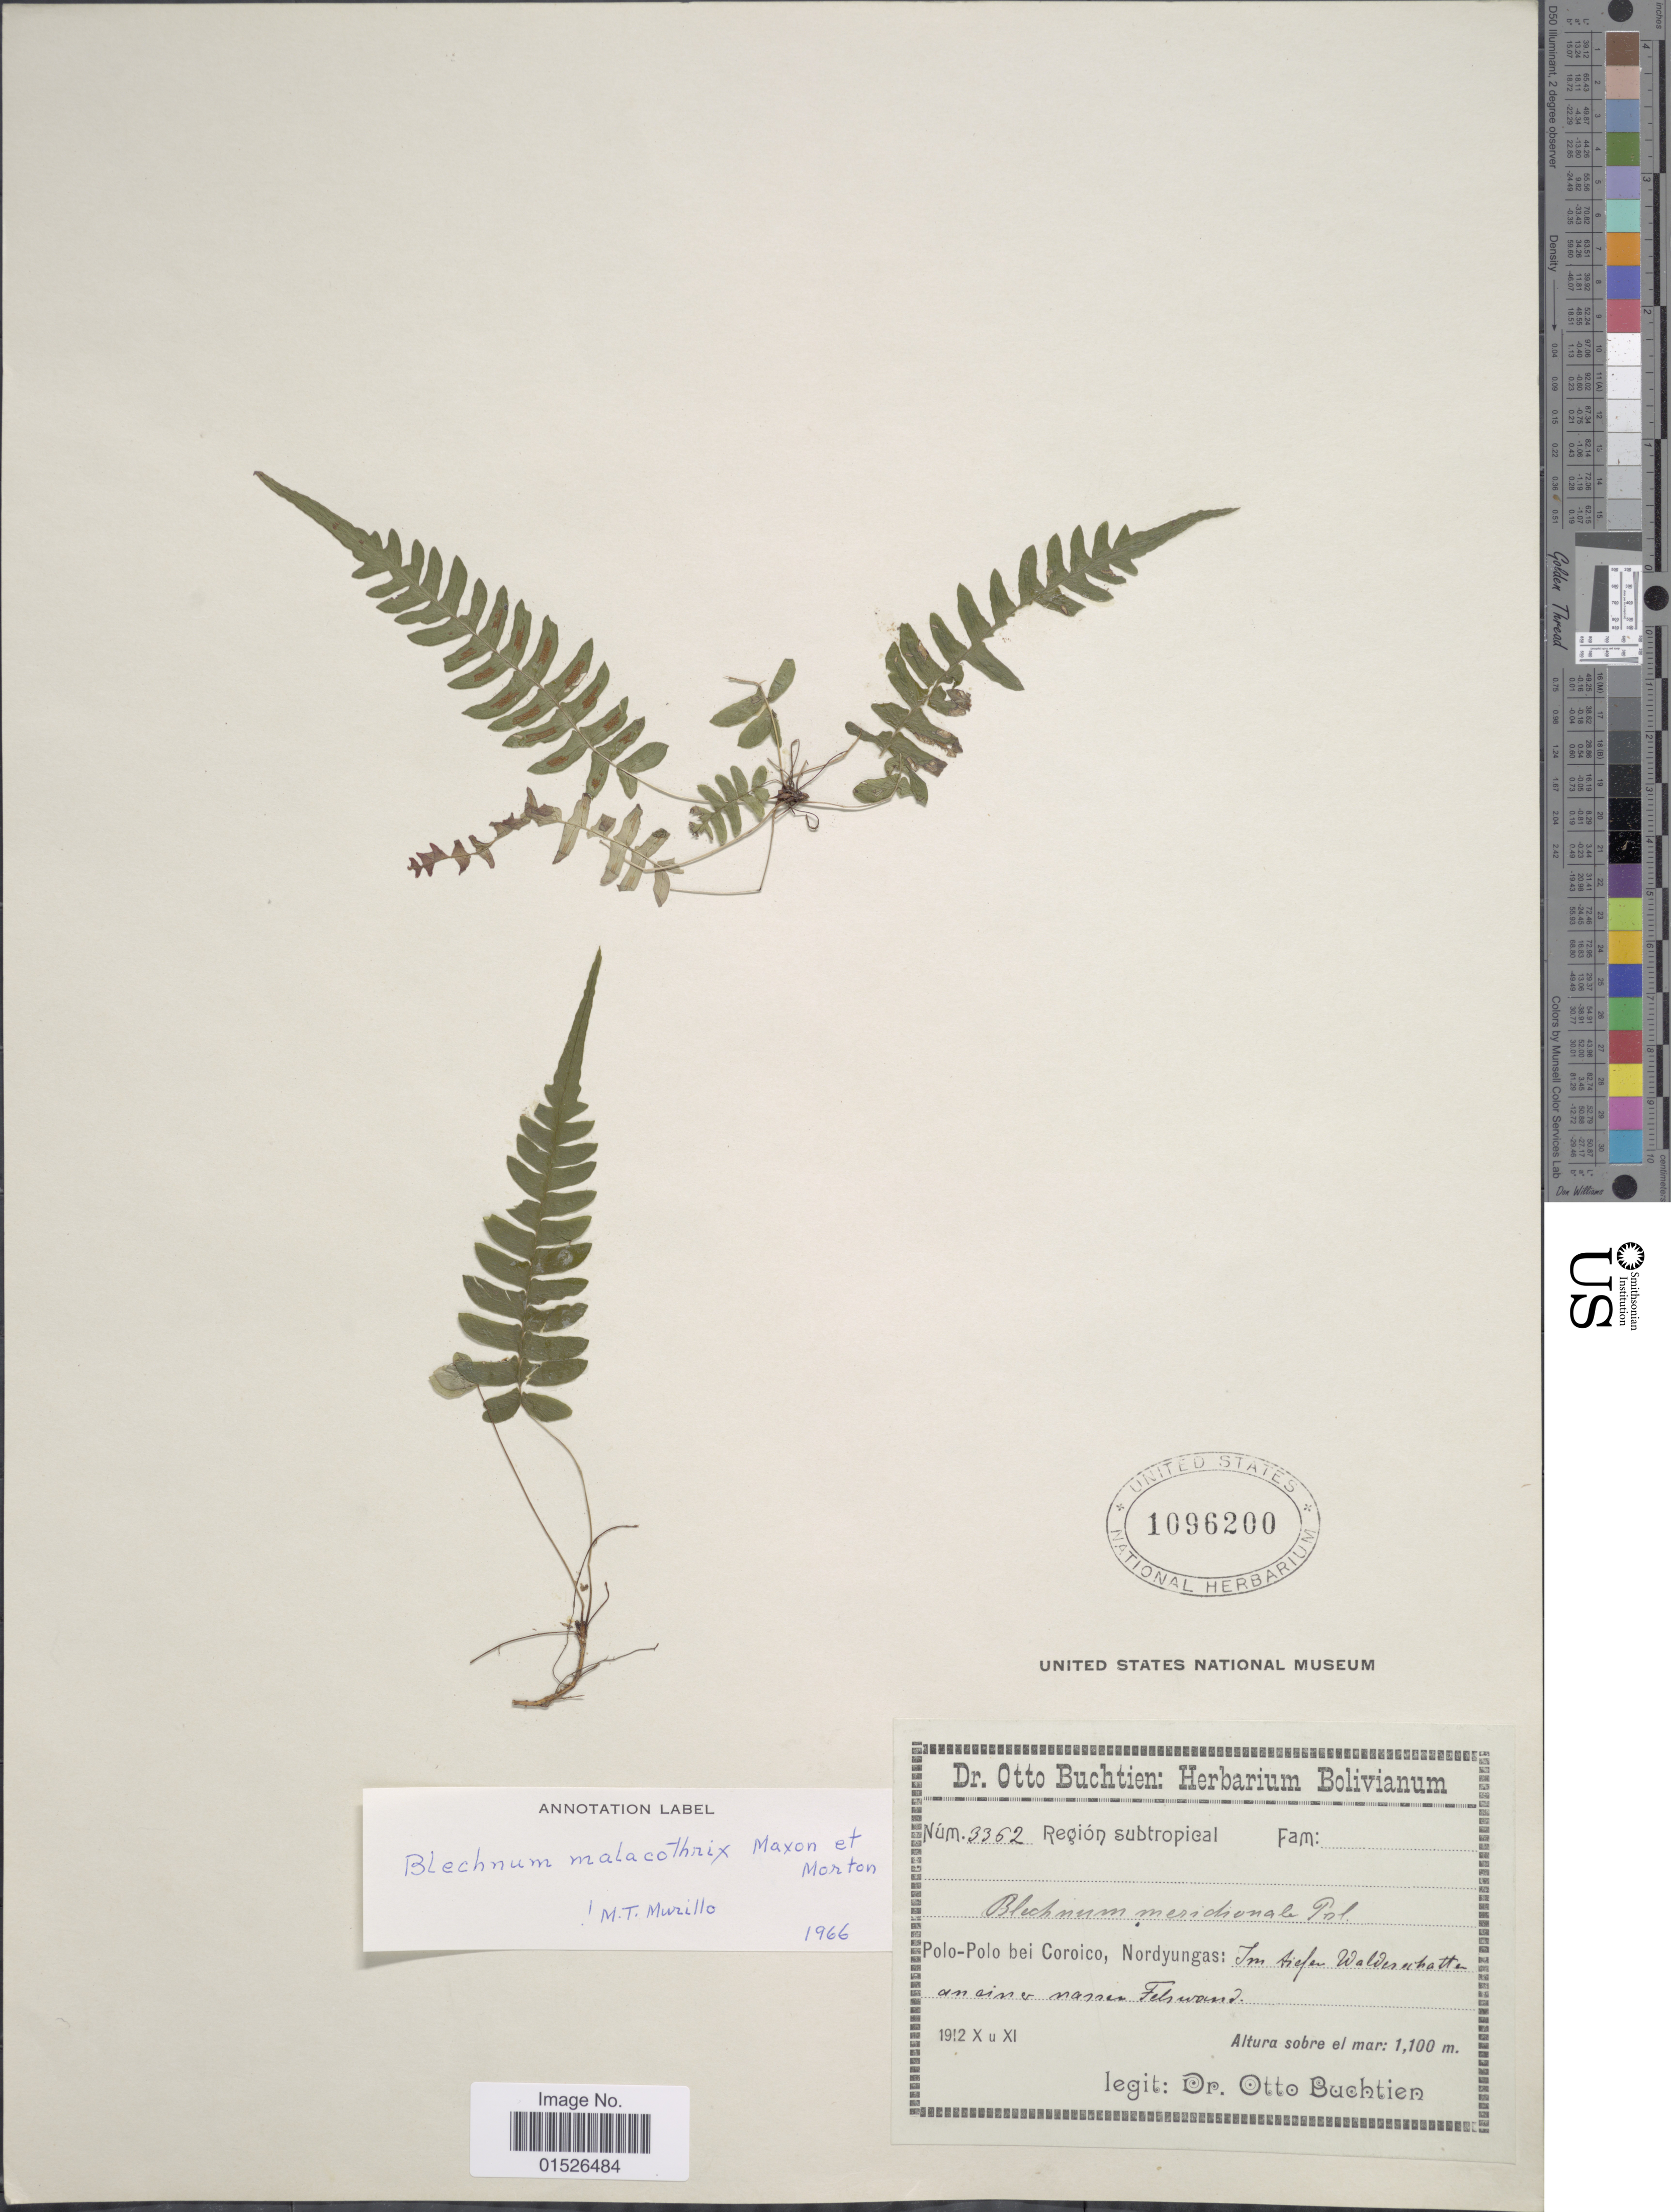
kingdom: Plantae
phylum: Tracheophyta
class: Polypodiopsida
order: Polypodiales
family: Blechnaceae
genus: Blechnum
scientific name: Blechnum malacothrix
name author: Maxon & C.V. Morton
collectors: O. Buchtien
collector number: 3362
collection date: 1912-10/1912-11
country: Bolivia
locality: Polo-Polo bei Coroico, Nordyungas: Im ticfen walderschatten anaino nanen Felswand.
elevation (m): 1100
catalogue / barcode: US 1096200